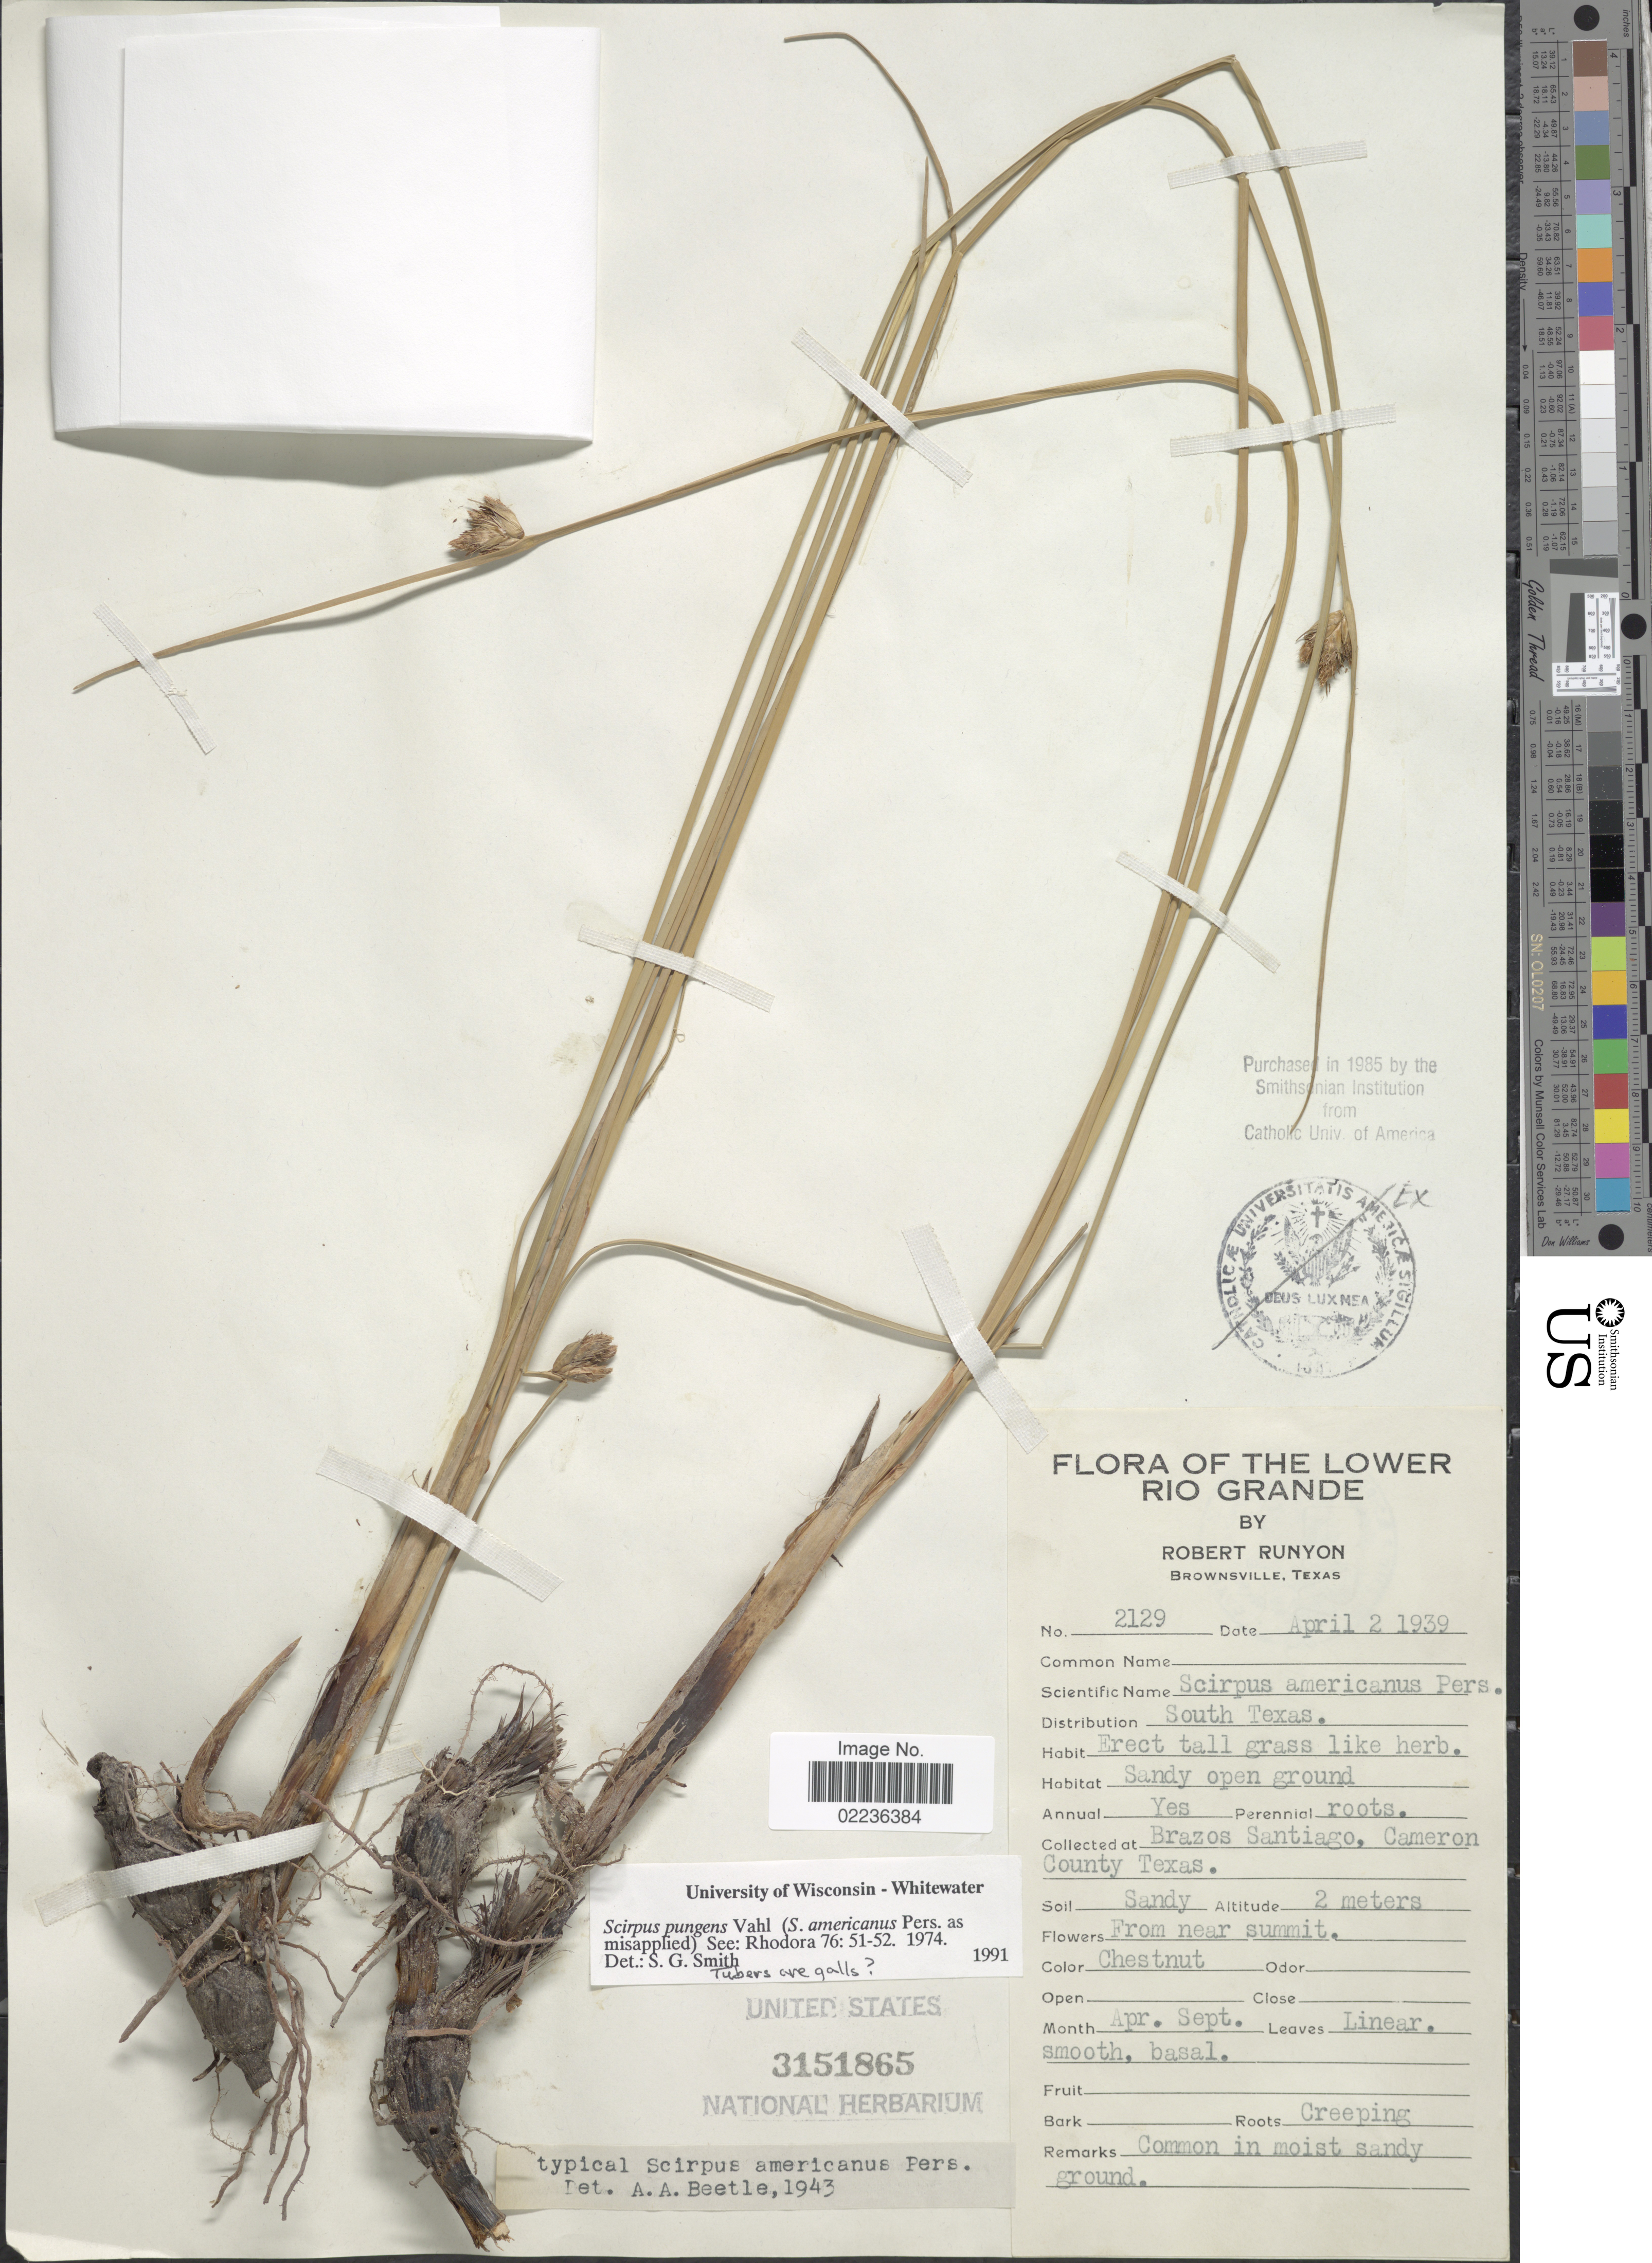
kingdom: Plantae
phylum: Tracheophyta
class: Liliopsida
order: Poales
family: Cyperaceae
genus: Schoenoplectus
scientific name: Schoenoplectus pungens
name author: (Vahl) Palla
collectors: R. Runyon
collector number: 2129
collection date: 1939-04-02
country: United States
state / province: Texas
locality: Lower Rio Grande, Brazos Santiago, Cameron County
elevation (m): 2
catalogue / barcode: US 3151865